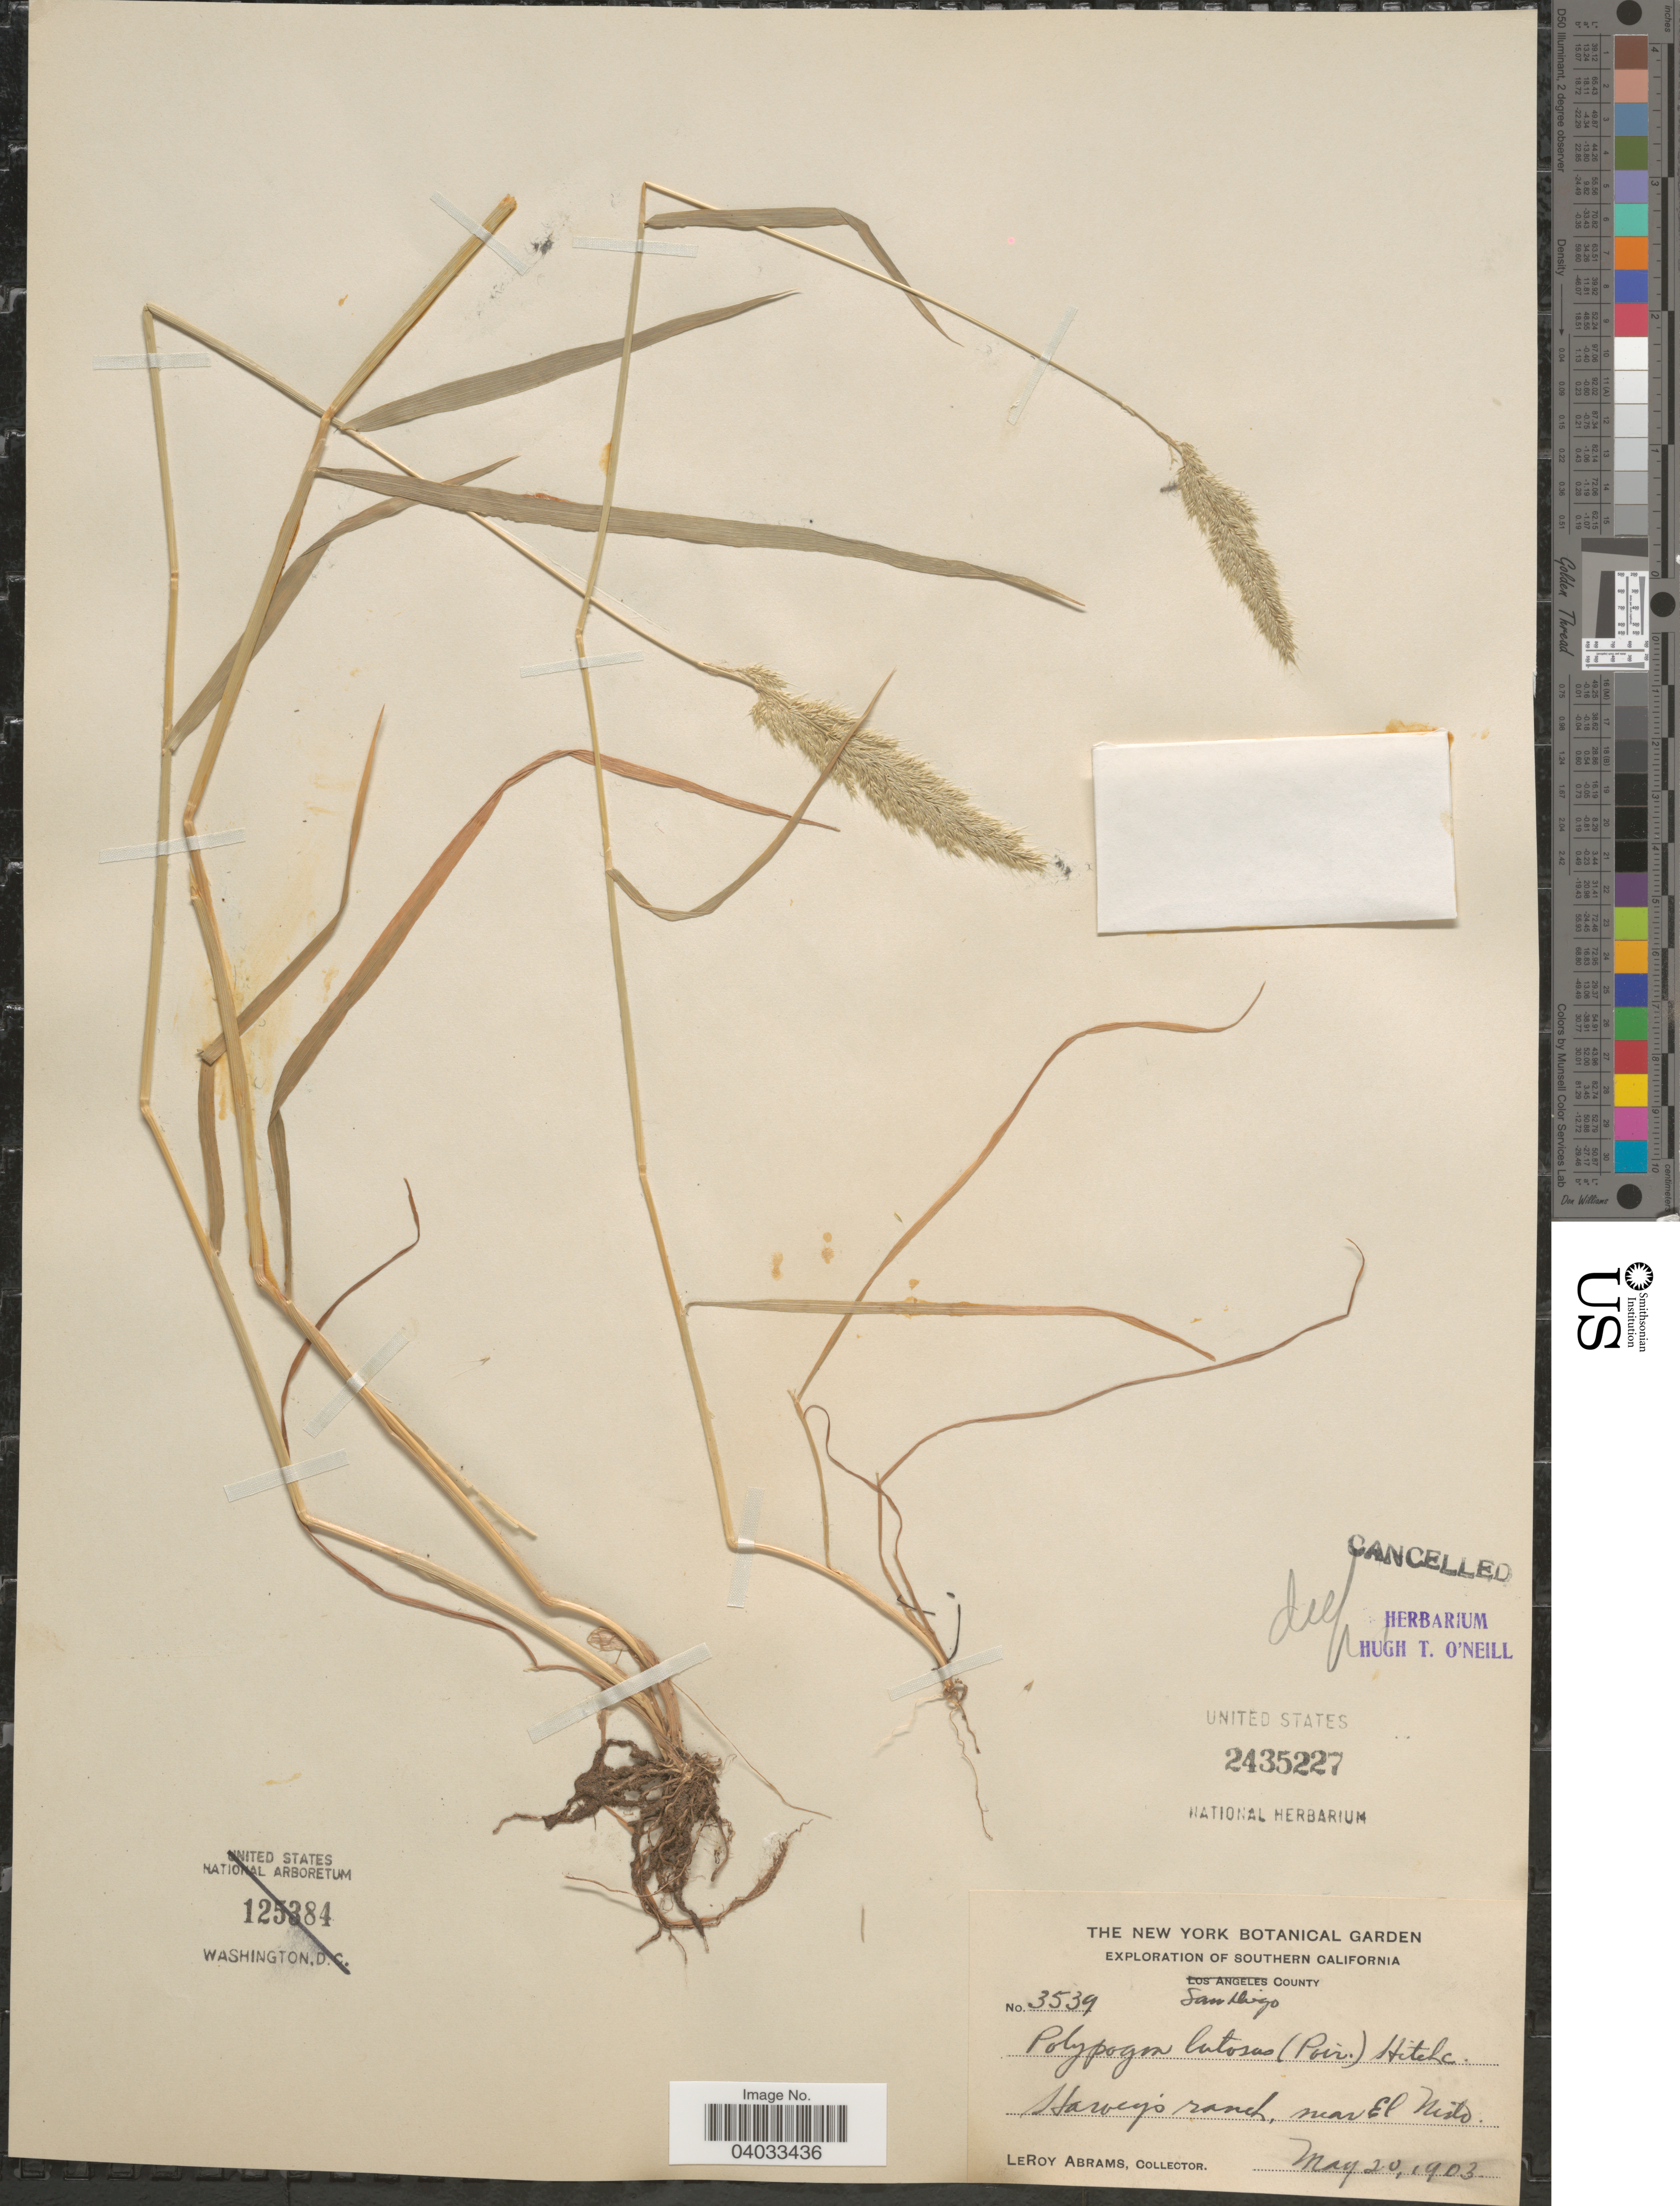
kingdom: Plantae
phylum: Tracheophyta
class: Liliopsida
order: Poales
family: Poaceae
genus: Polypogon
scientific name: Polypogon interruptus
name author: Kunth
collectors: L. Abrams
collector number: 3539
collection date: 1903-05-20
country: United States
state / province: California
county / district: San Diego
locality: Southern California. San Diego County. Harvey's ranch, near El Nido.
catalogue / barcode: US 2435227